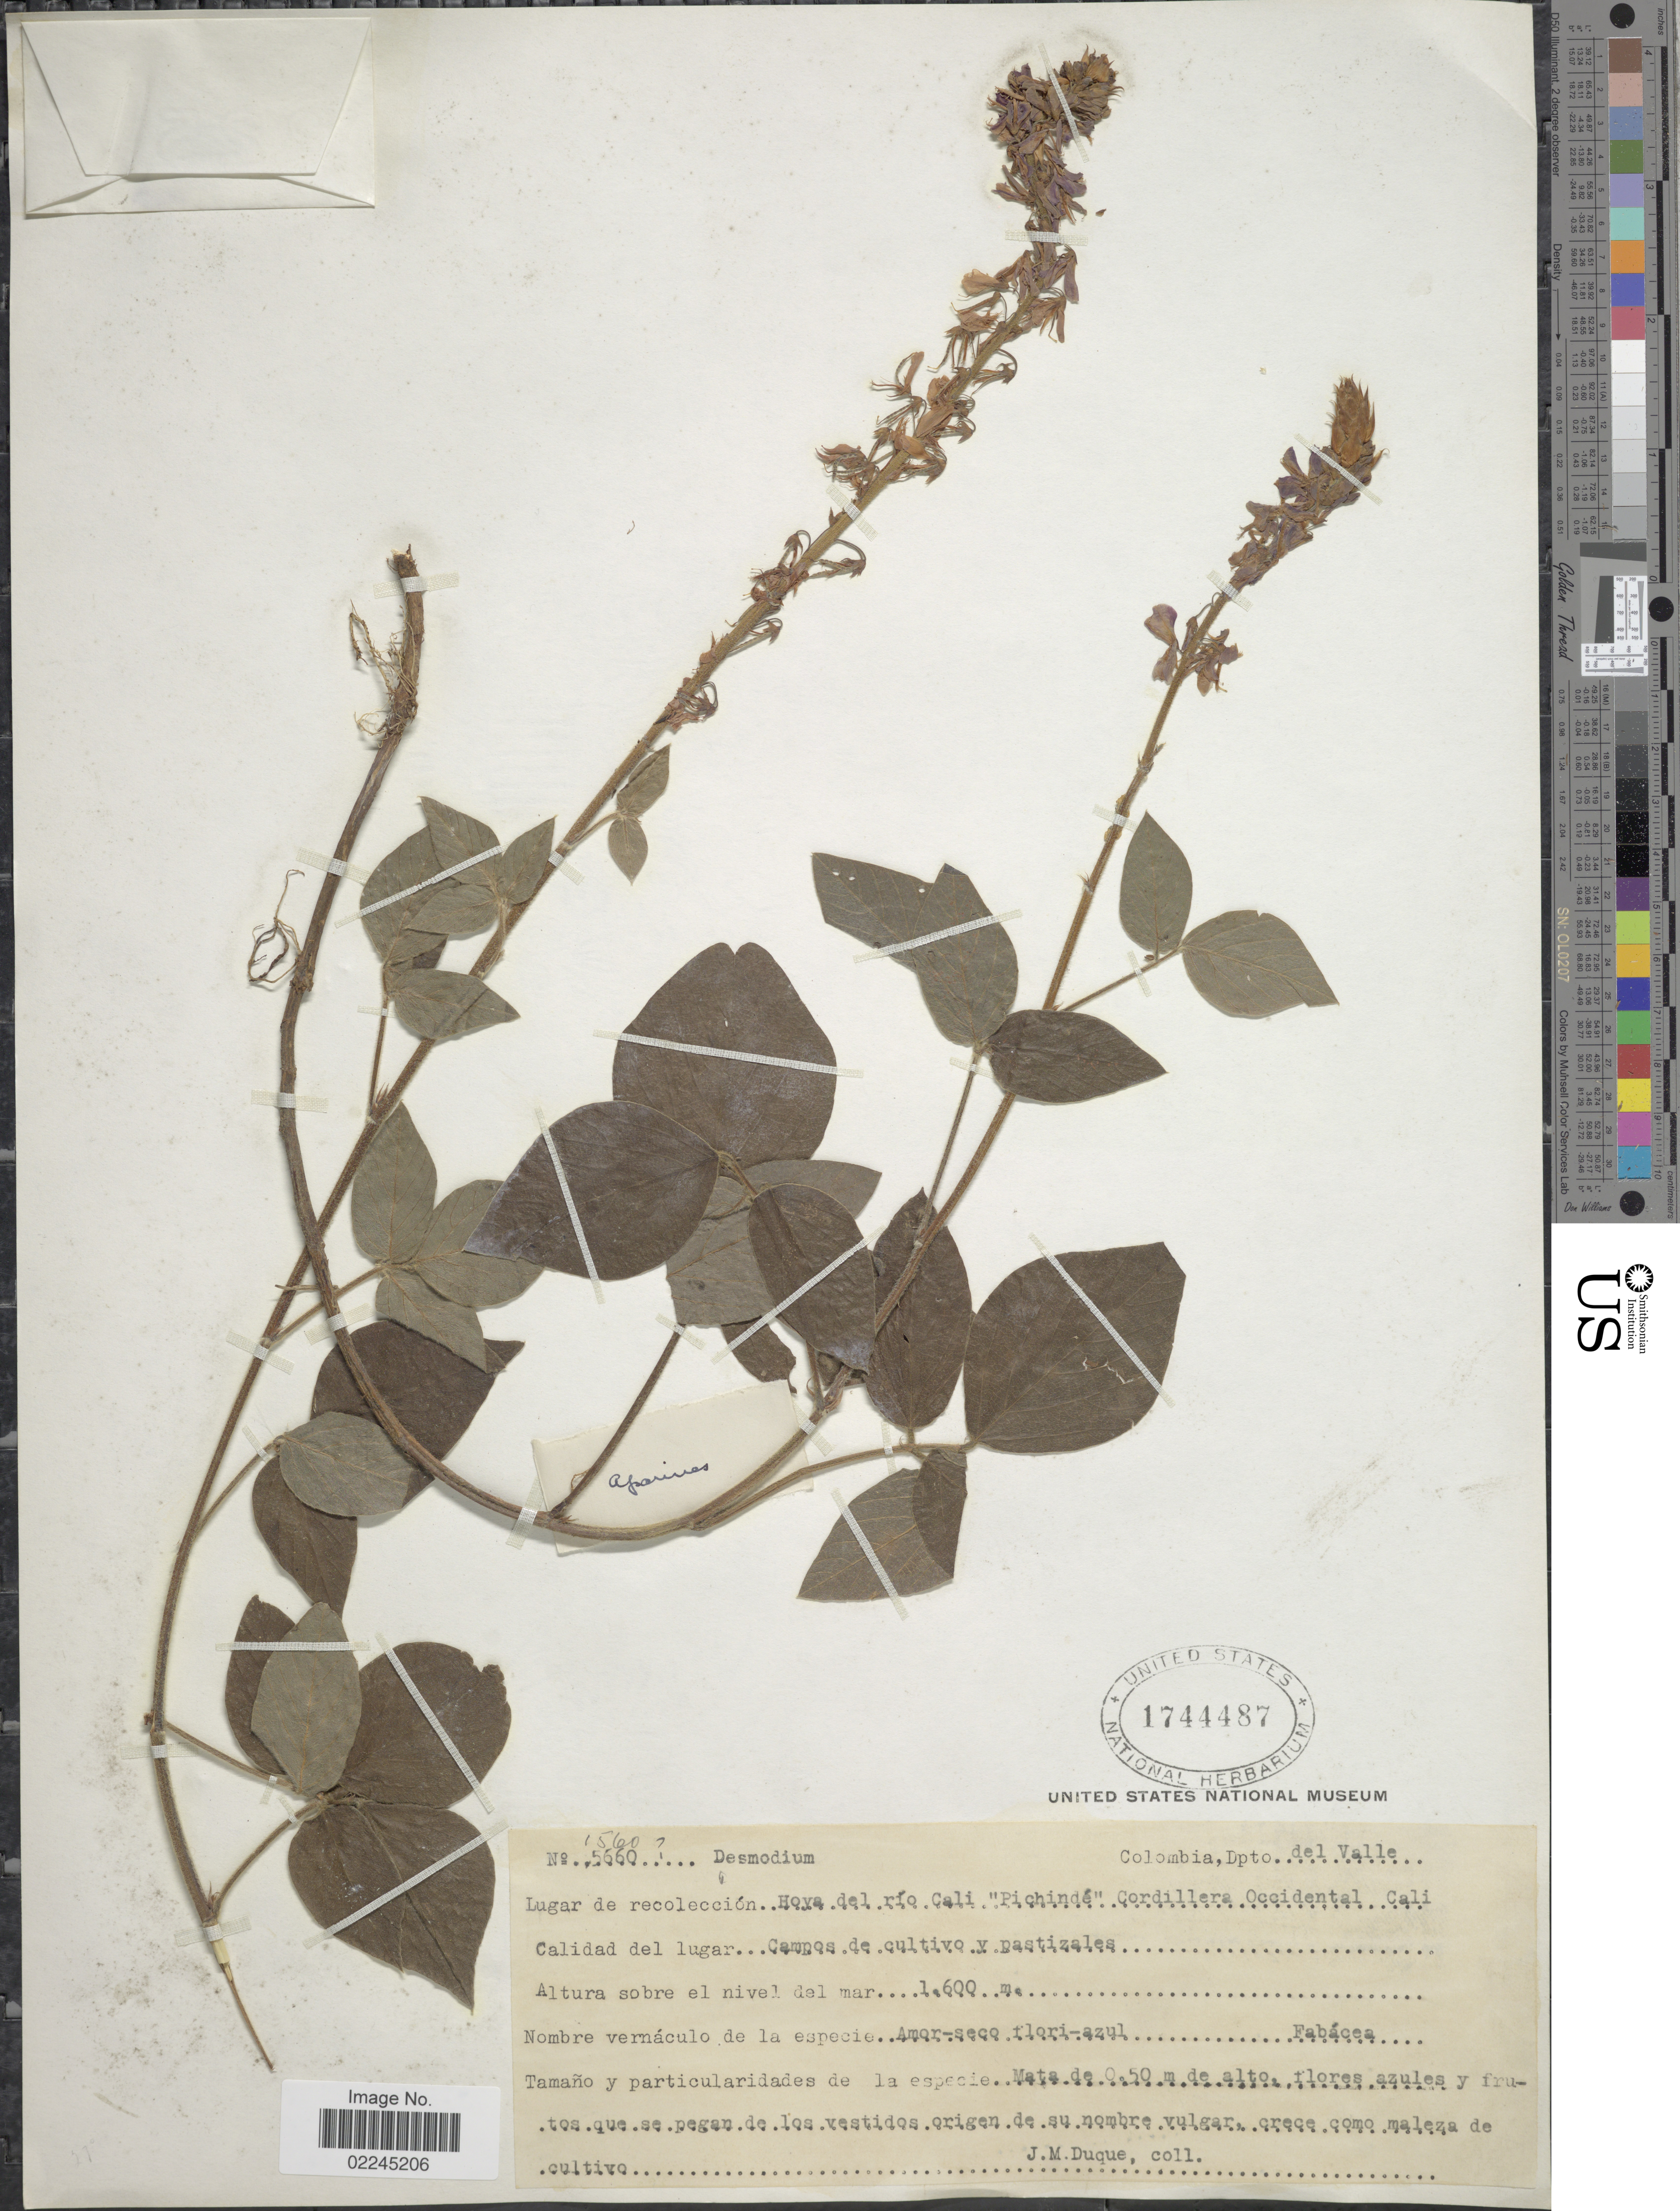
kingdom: Plantae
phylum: Tracheophyta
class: Magnoliopsida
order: Fabales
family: Fabaceae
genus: Desmodium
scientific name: Desmodium intortum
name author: (Mill.) Urb.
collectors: J. Duque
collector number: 1560/5660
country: Colombia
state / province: Valle del Cauca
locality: Colombia, Dpto del Valle. Hoya del rio Cali "Pichinde" Cordillera Occidental Cali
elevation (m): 1600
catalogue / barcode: US 1744487